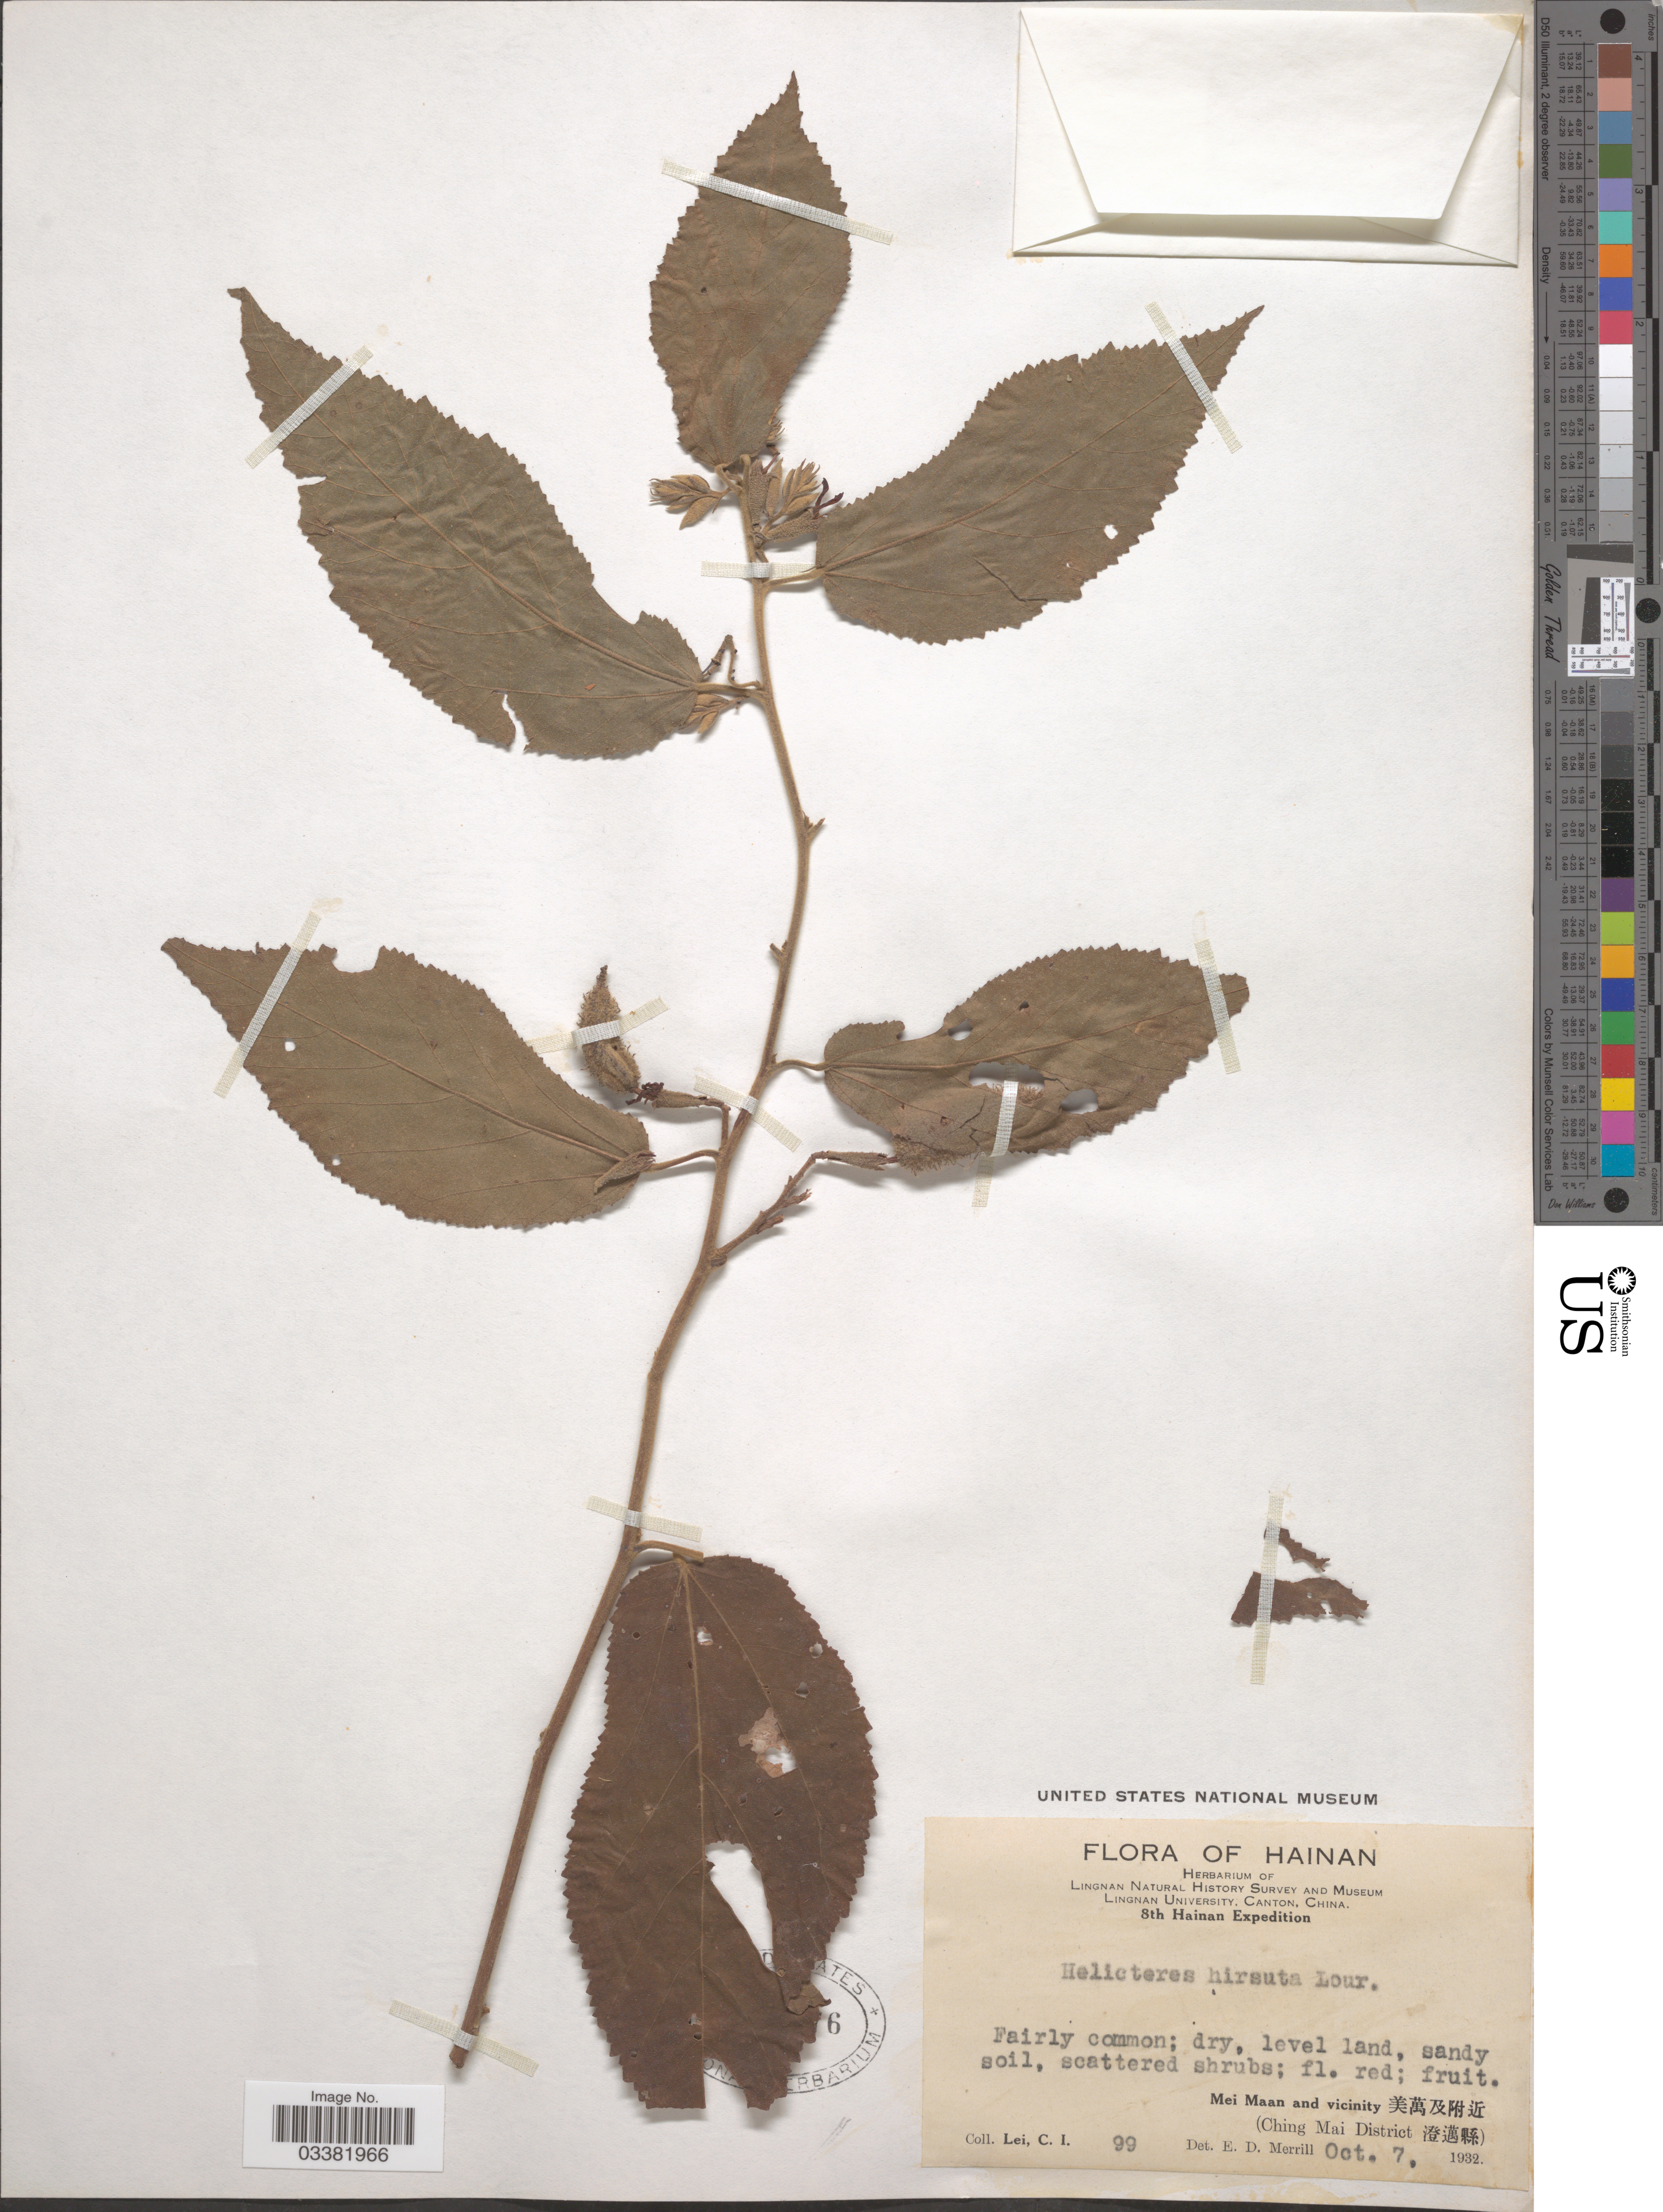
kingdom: Plantae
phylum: Tracheophyta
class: Magnoliopsida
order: Malvales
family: Malvaceae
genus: Helicteres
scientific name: Helicteres hirsuta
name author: Lour.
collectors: C. I. Lei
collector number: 99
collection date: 1932-10-07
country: China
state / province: Hainan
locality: Mei Maan and vicinity X. (Chieng Mai District X).